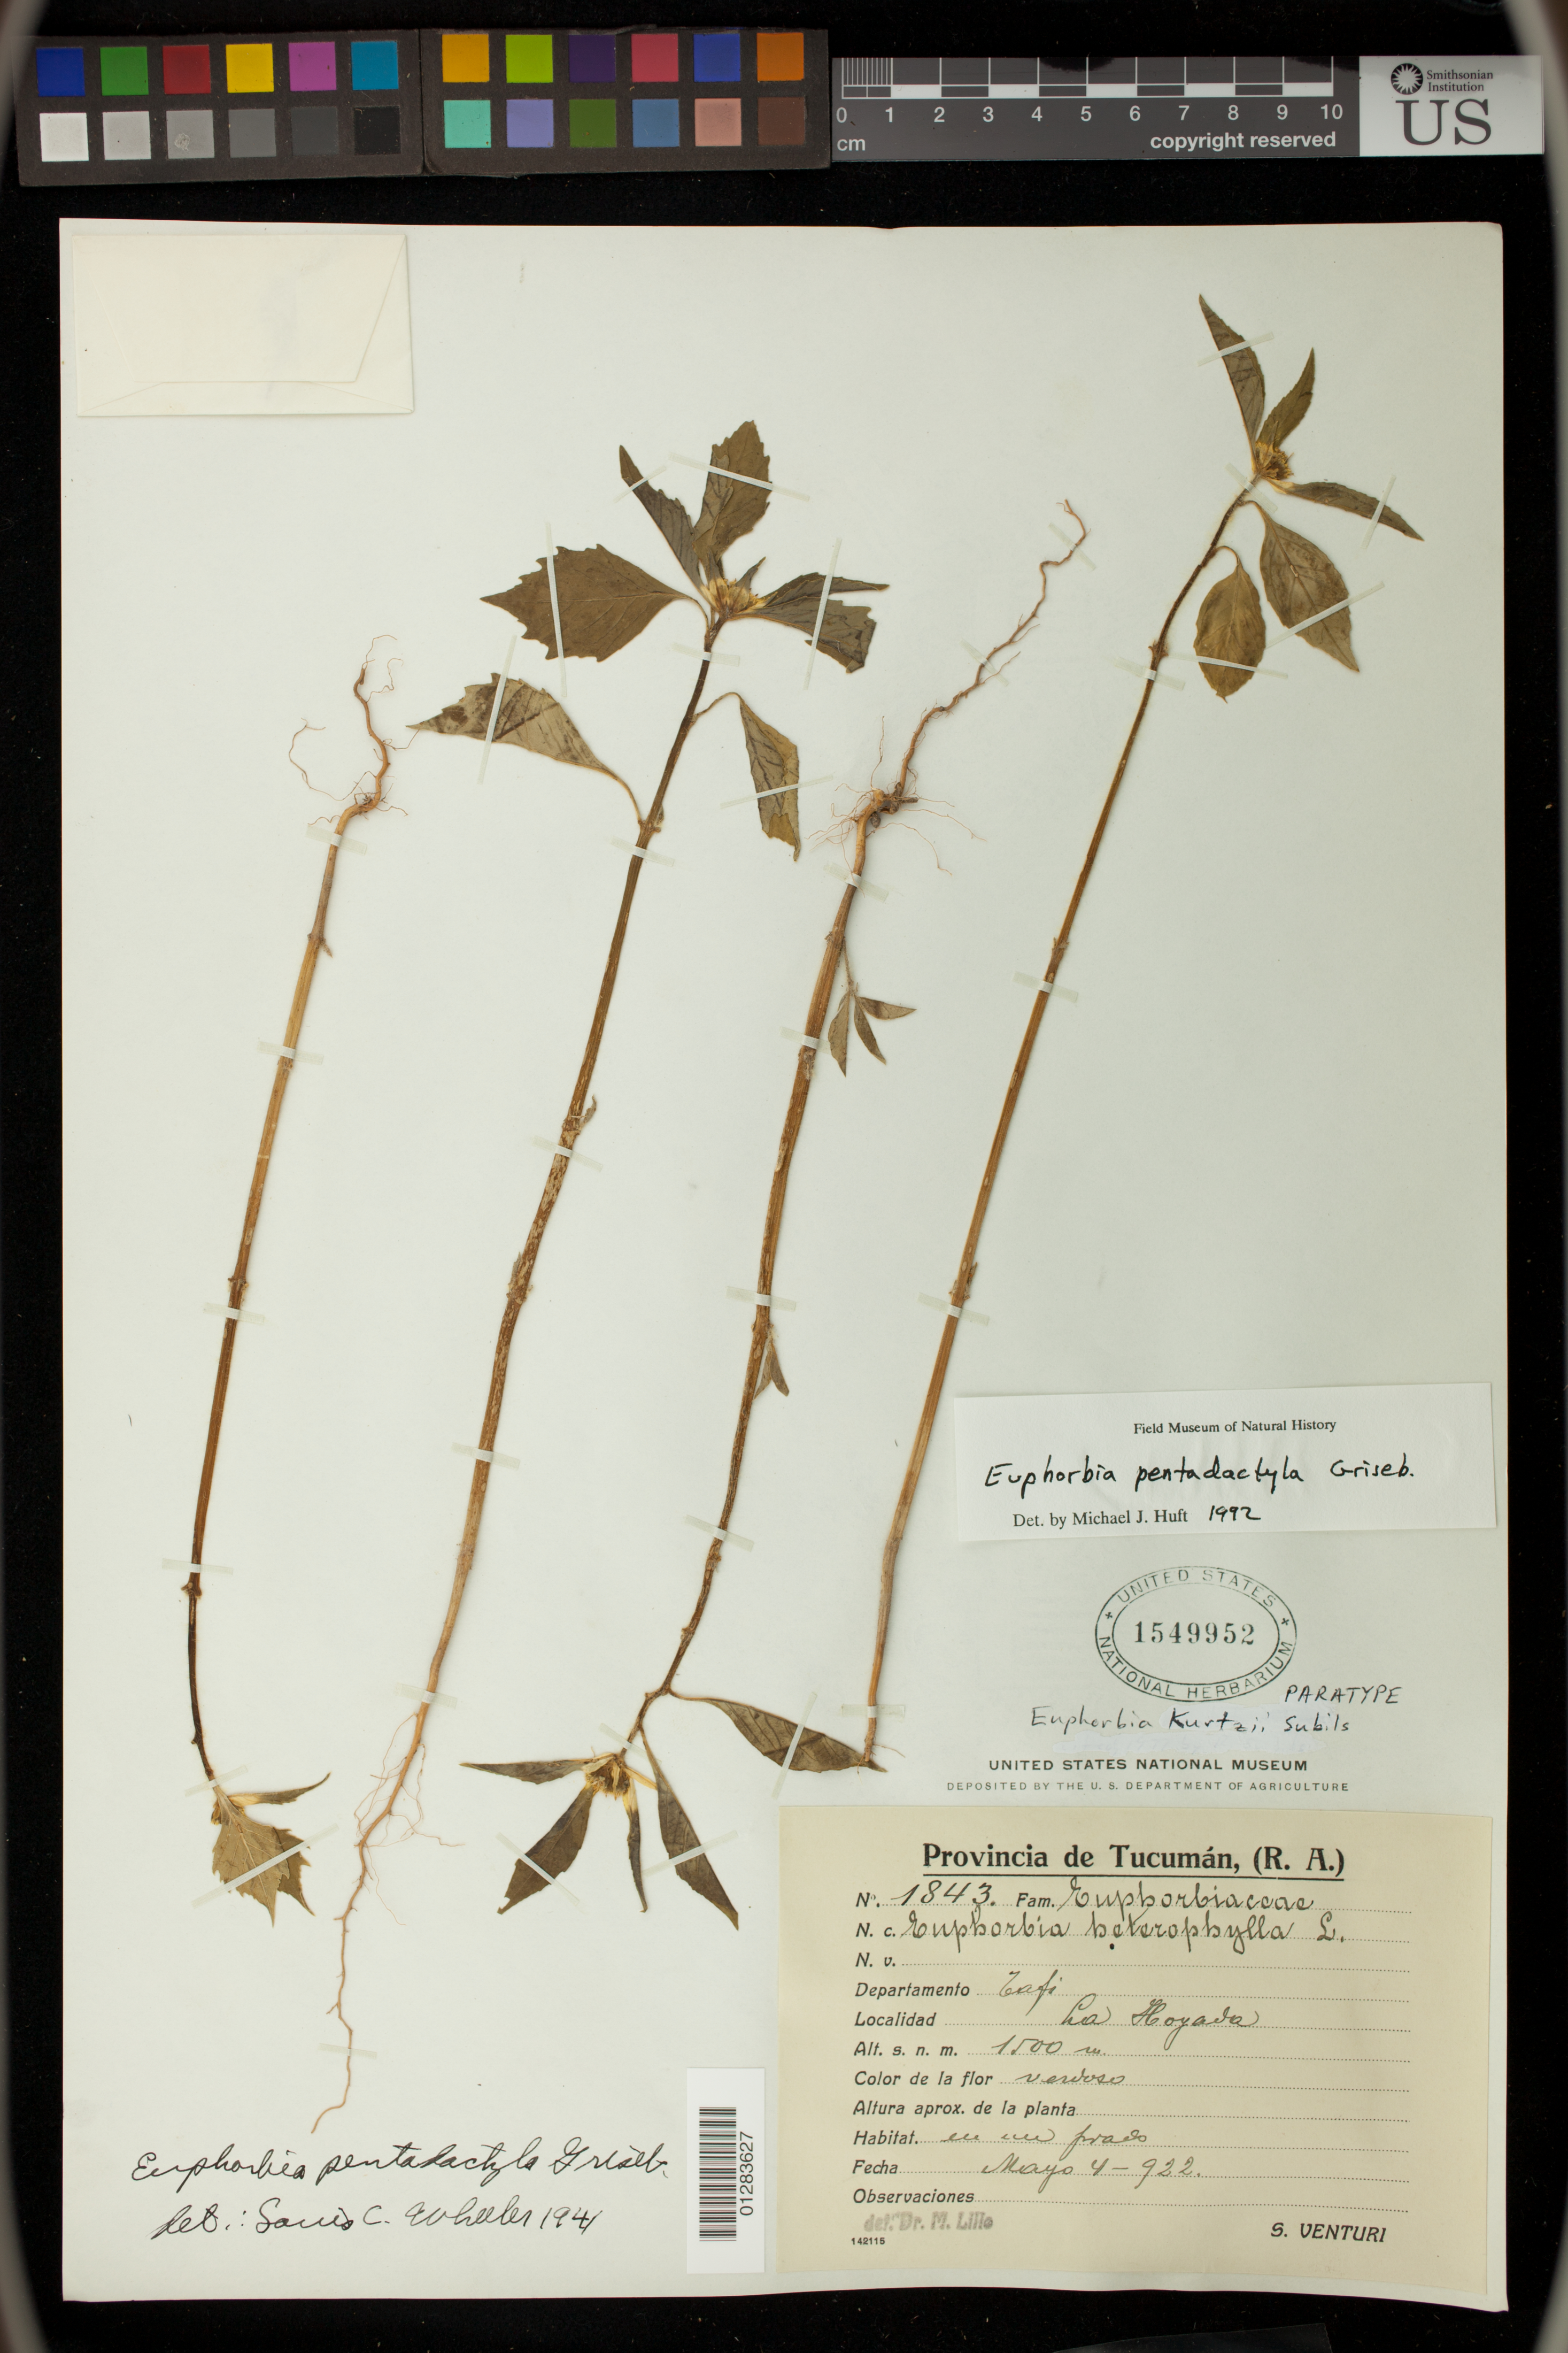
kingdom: Plantae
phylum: Tracheophyta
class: Magnoliopsida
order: Malpighiales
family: Euphorbiaceae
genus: Euphorbia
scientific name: Euphorbia pentadactyla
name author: Griseb.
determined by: Mayfield, M. H.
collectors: S. Venturi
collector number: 1843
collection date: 1922-05-04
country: Argentina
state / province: Tucumán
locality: Departamento Zafi, La Hoyada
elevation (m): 1500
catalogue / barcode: US 1549952